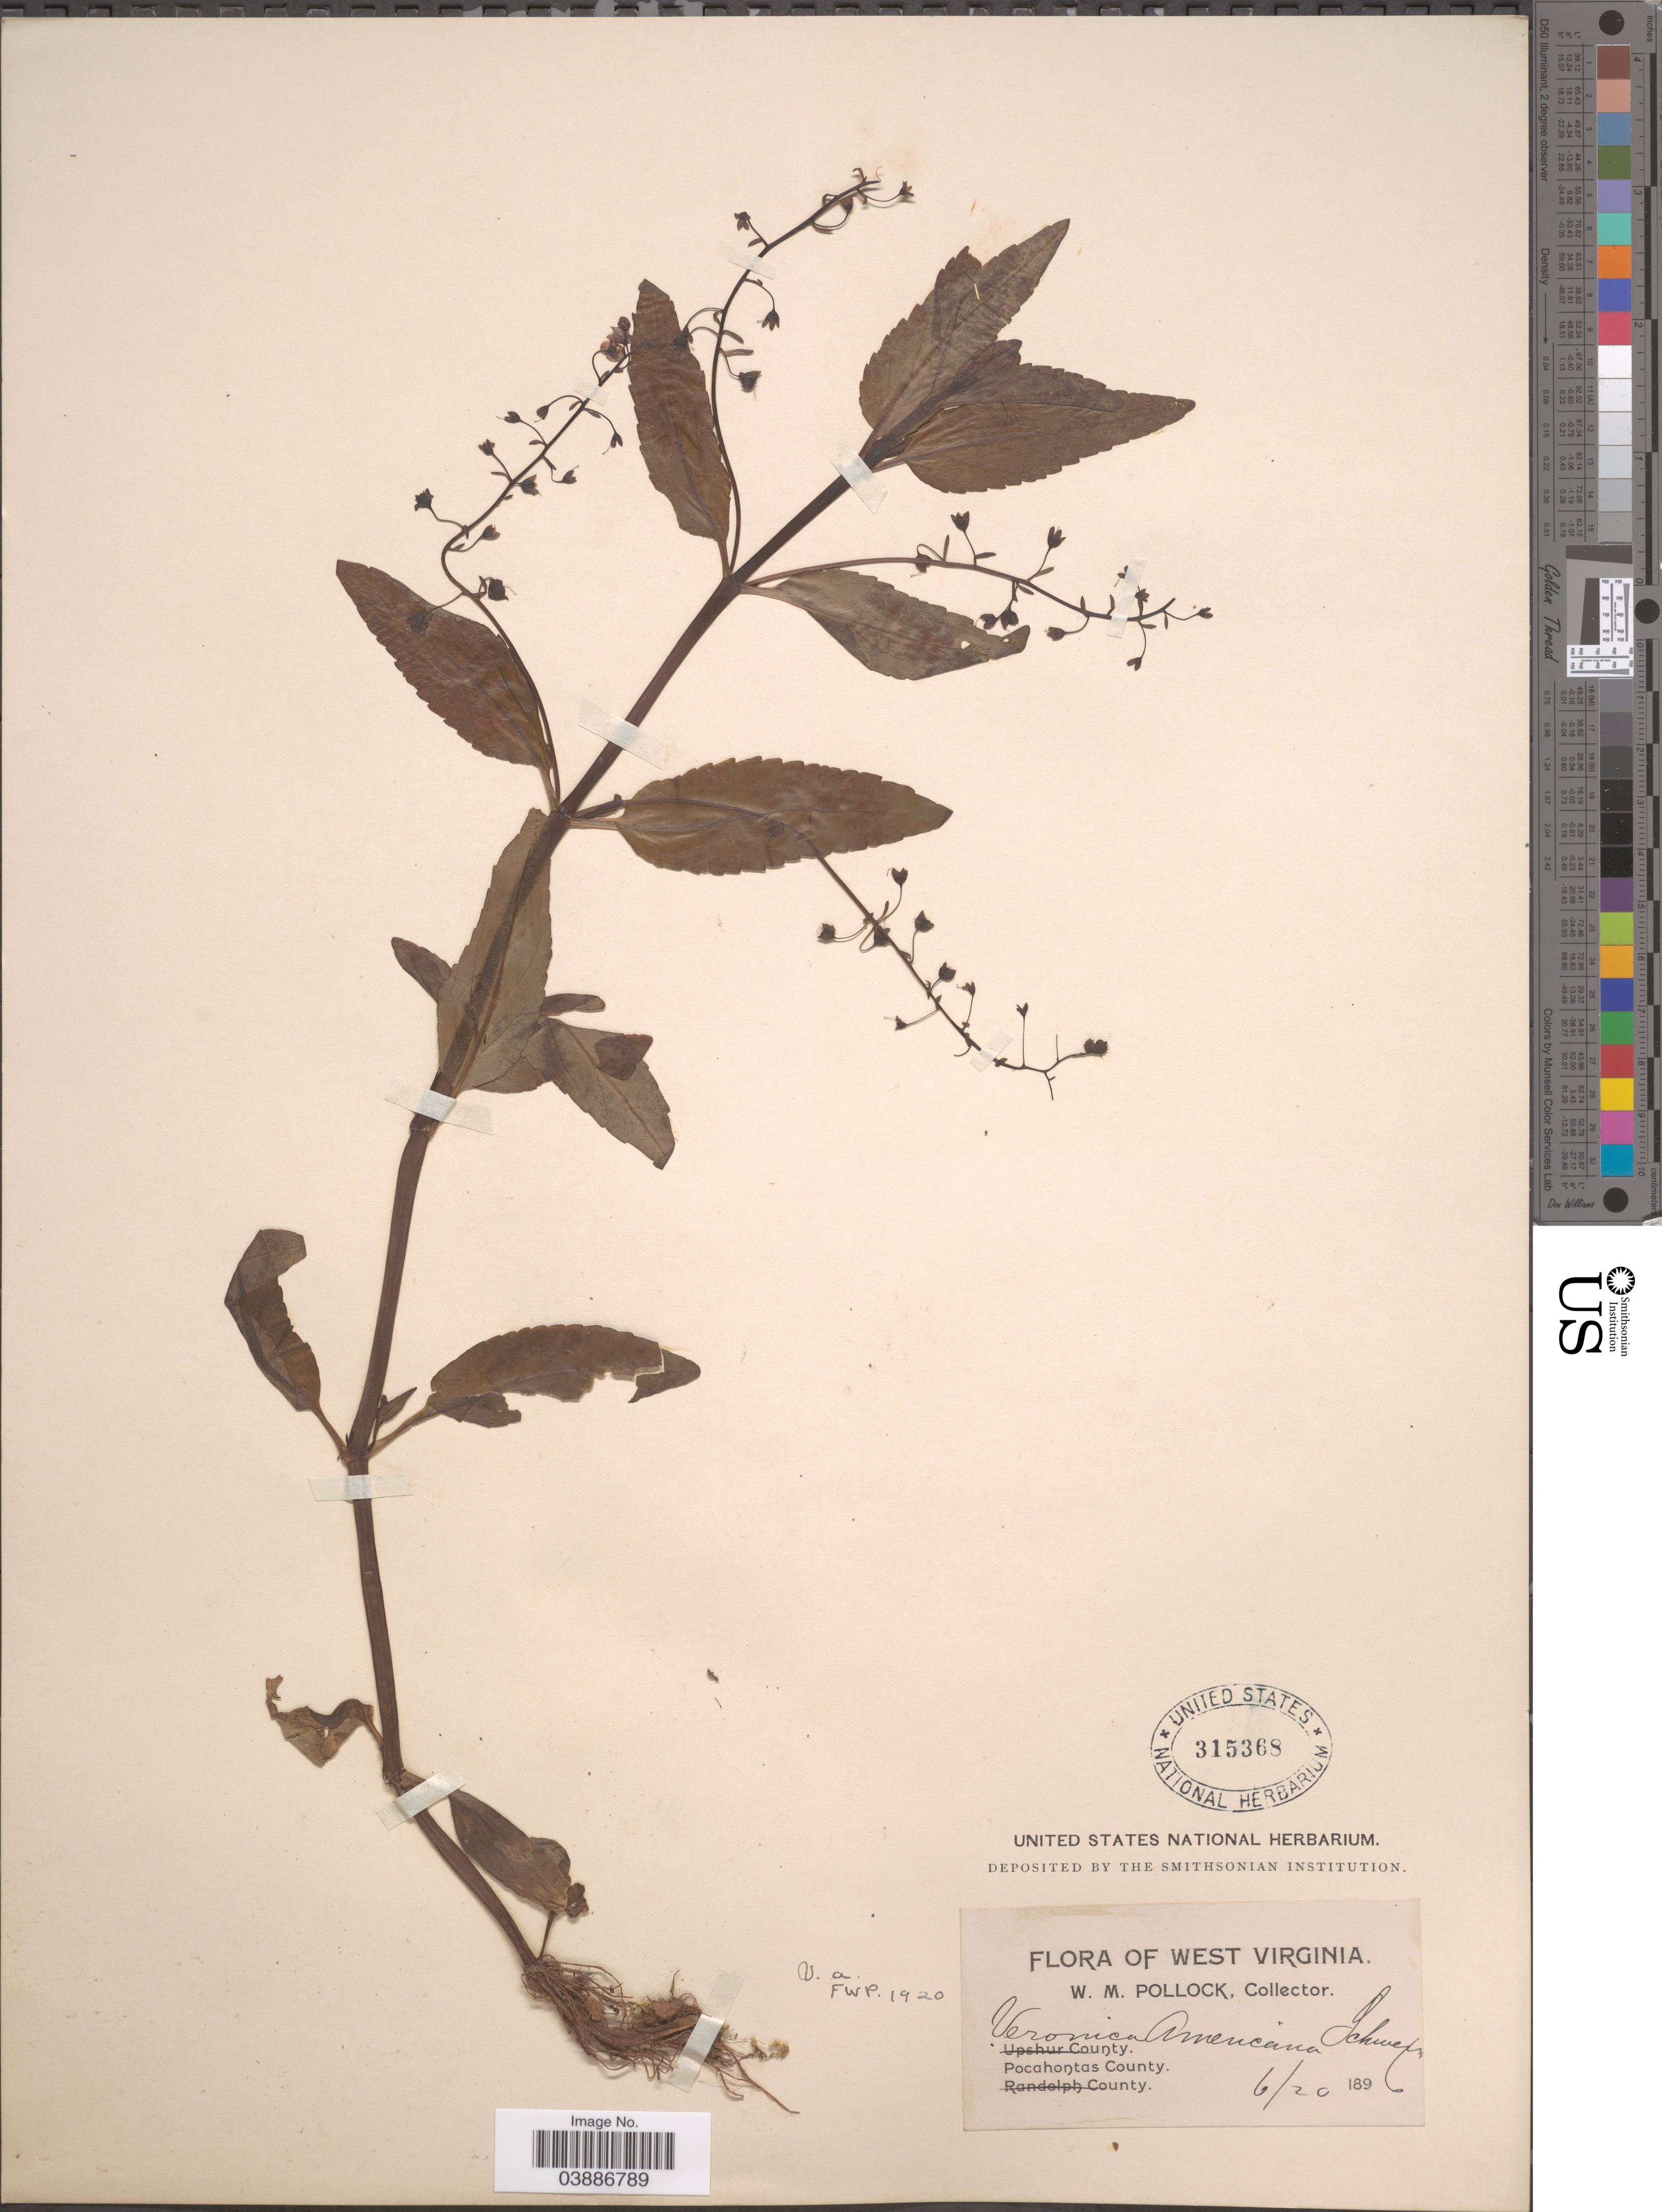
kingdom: Plantae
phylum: Tracheophyta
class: Magnoliopsida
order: Lamiales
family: Plantaginaceae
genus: Veronica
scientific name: Veronica americana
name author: Schwein. ex Benth.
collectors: W. M. Pollock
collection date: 1896-06-20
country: United States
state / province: West Virginia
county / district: Pocahontas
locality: Pocahontas County.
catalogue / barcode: US 315368